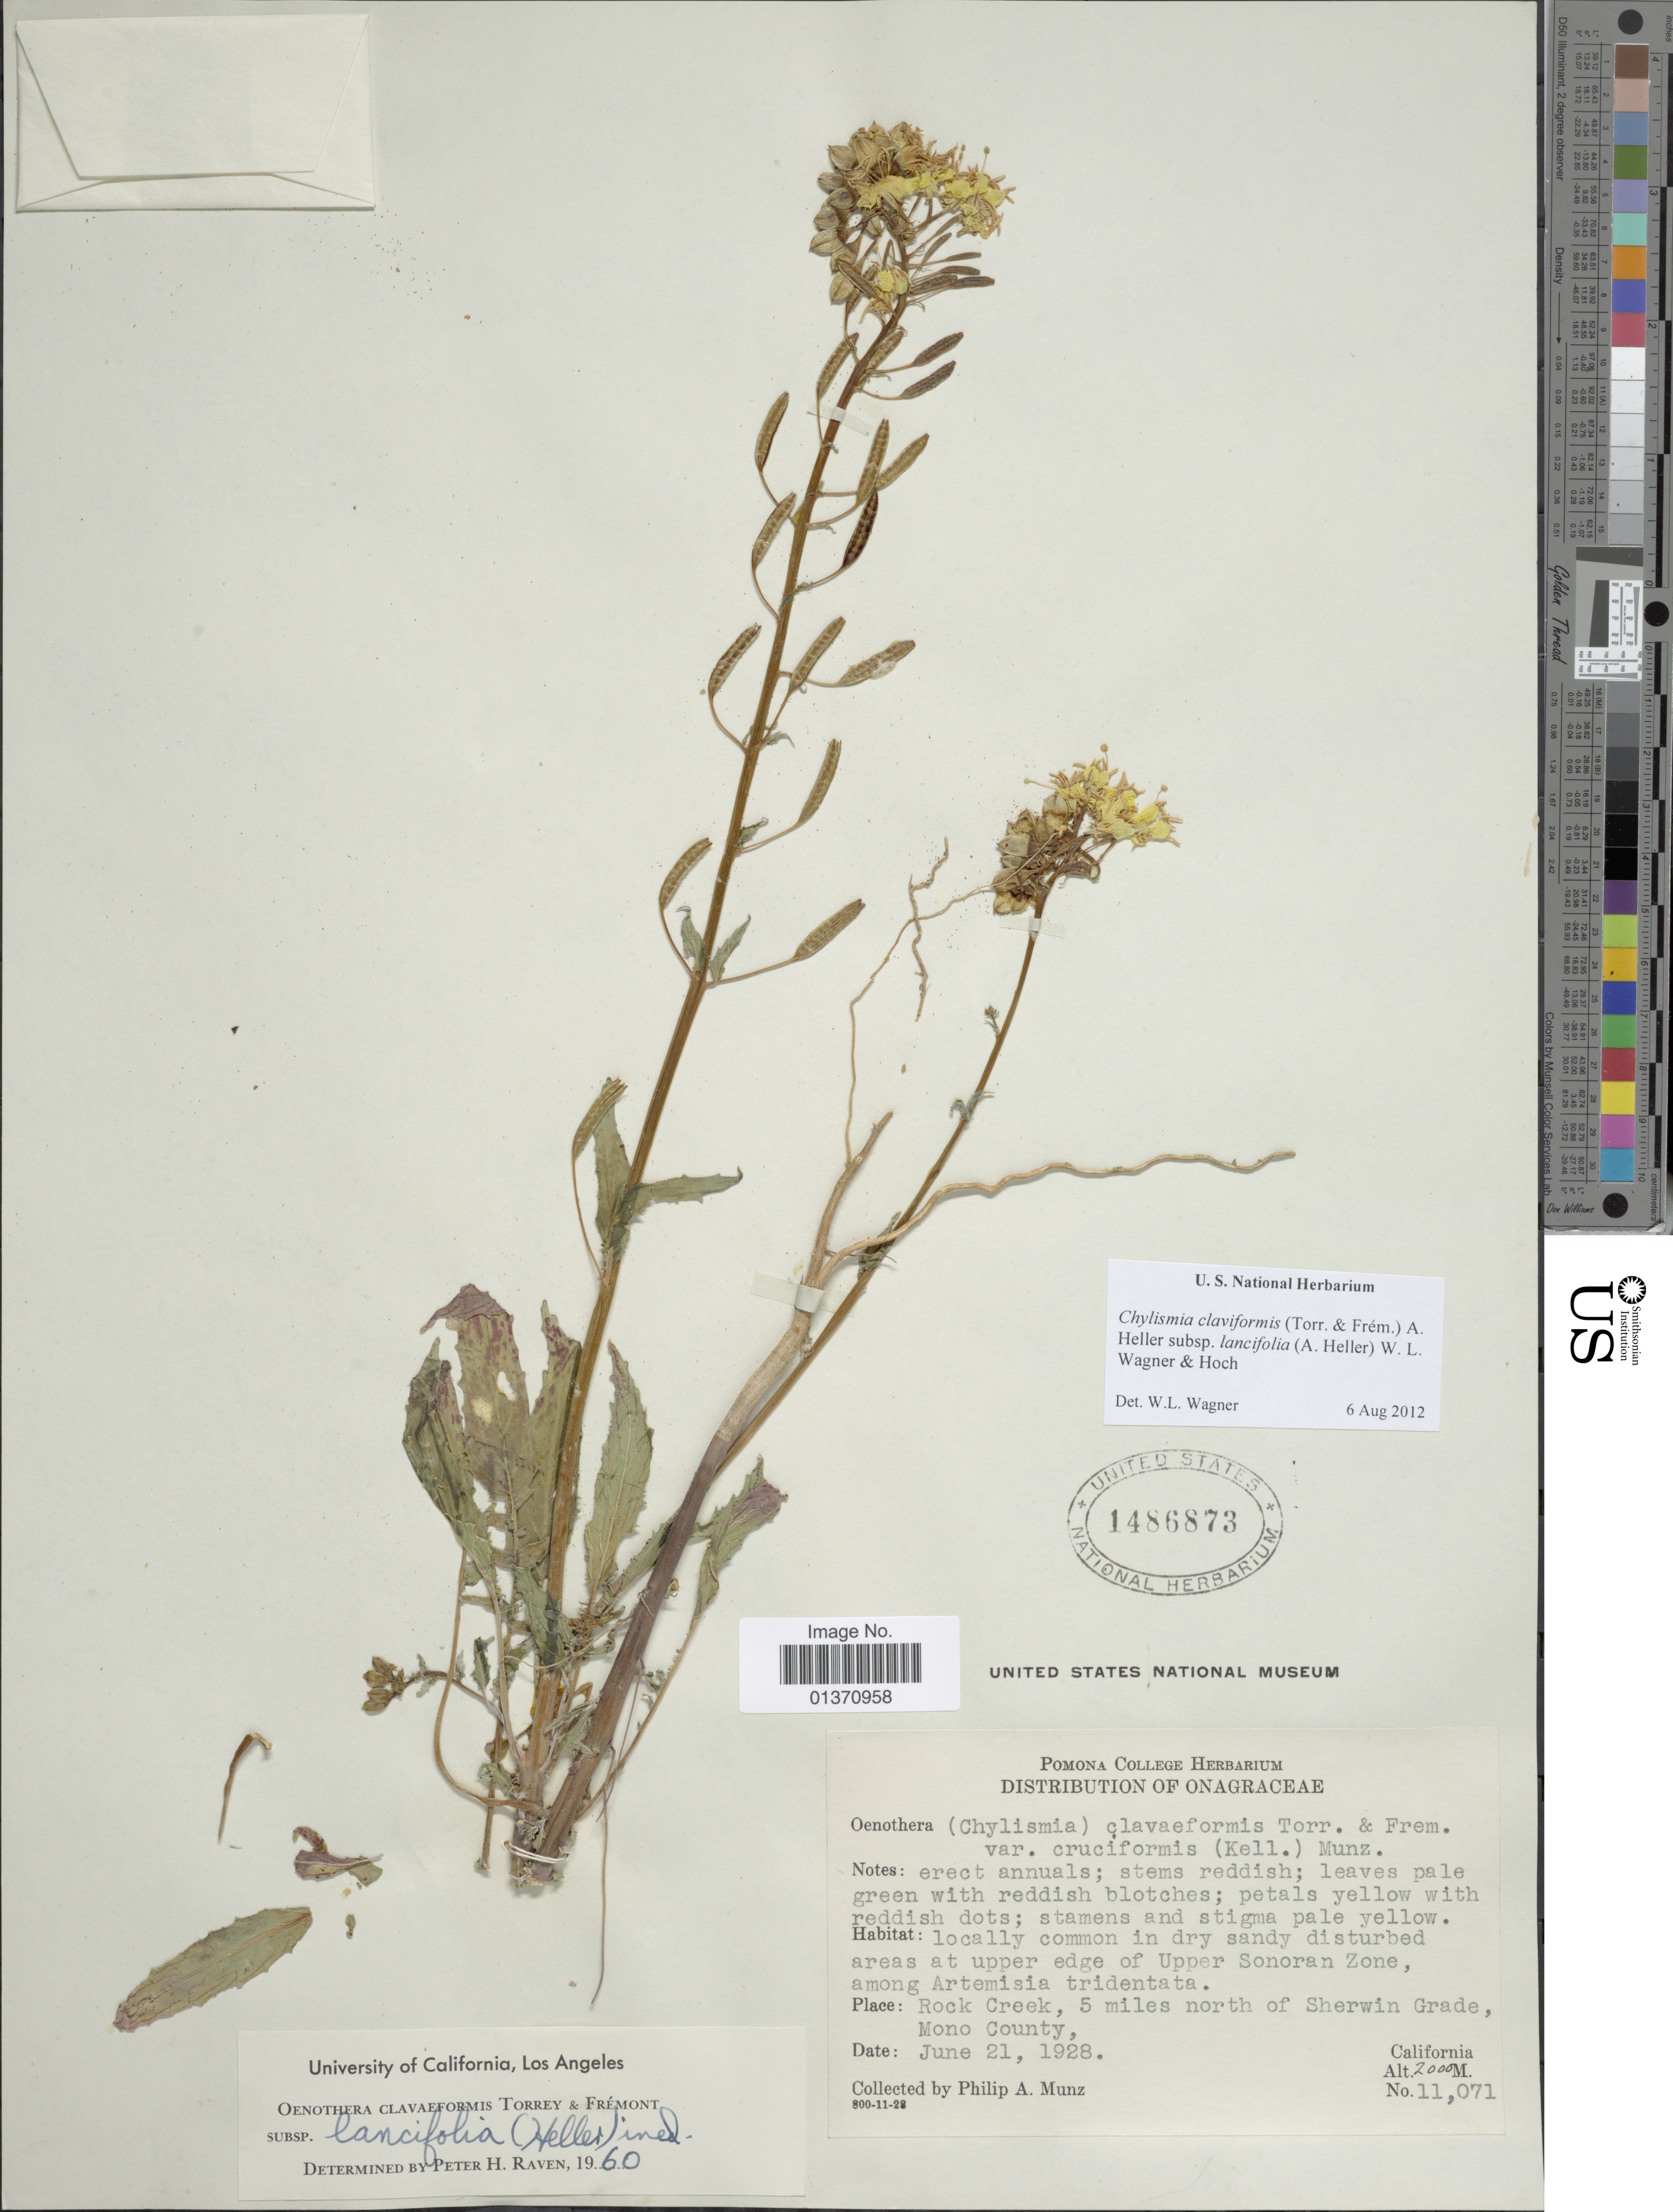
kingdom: Plantae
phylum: Tracheophyta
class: Magnoliopsida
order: Myrtales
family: Onagraceae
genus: Chylismia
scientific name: Chylismia claviformis subsp. lancifolia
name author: (A. Heller) W.L. Wagner & Hoch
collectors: P. A. Munz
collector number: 11071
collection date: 1928-06-21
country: United States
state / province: California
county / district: Mono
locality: Rock Creek, 5 miles north of Sherwin Grade, Mono County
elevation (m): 2000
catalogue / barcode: US 1486873